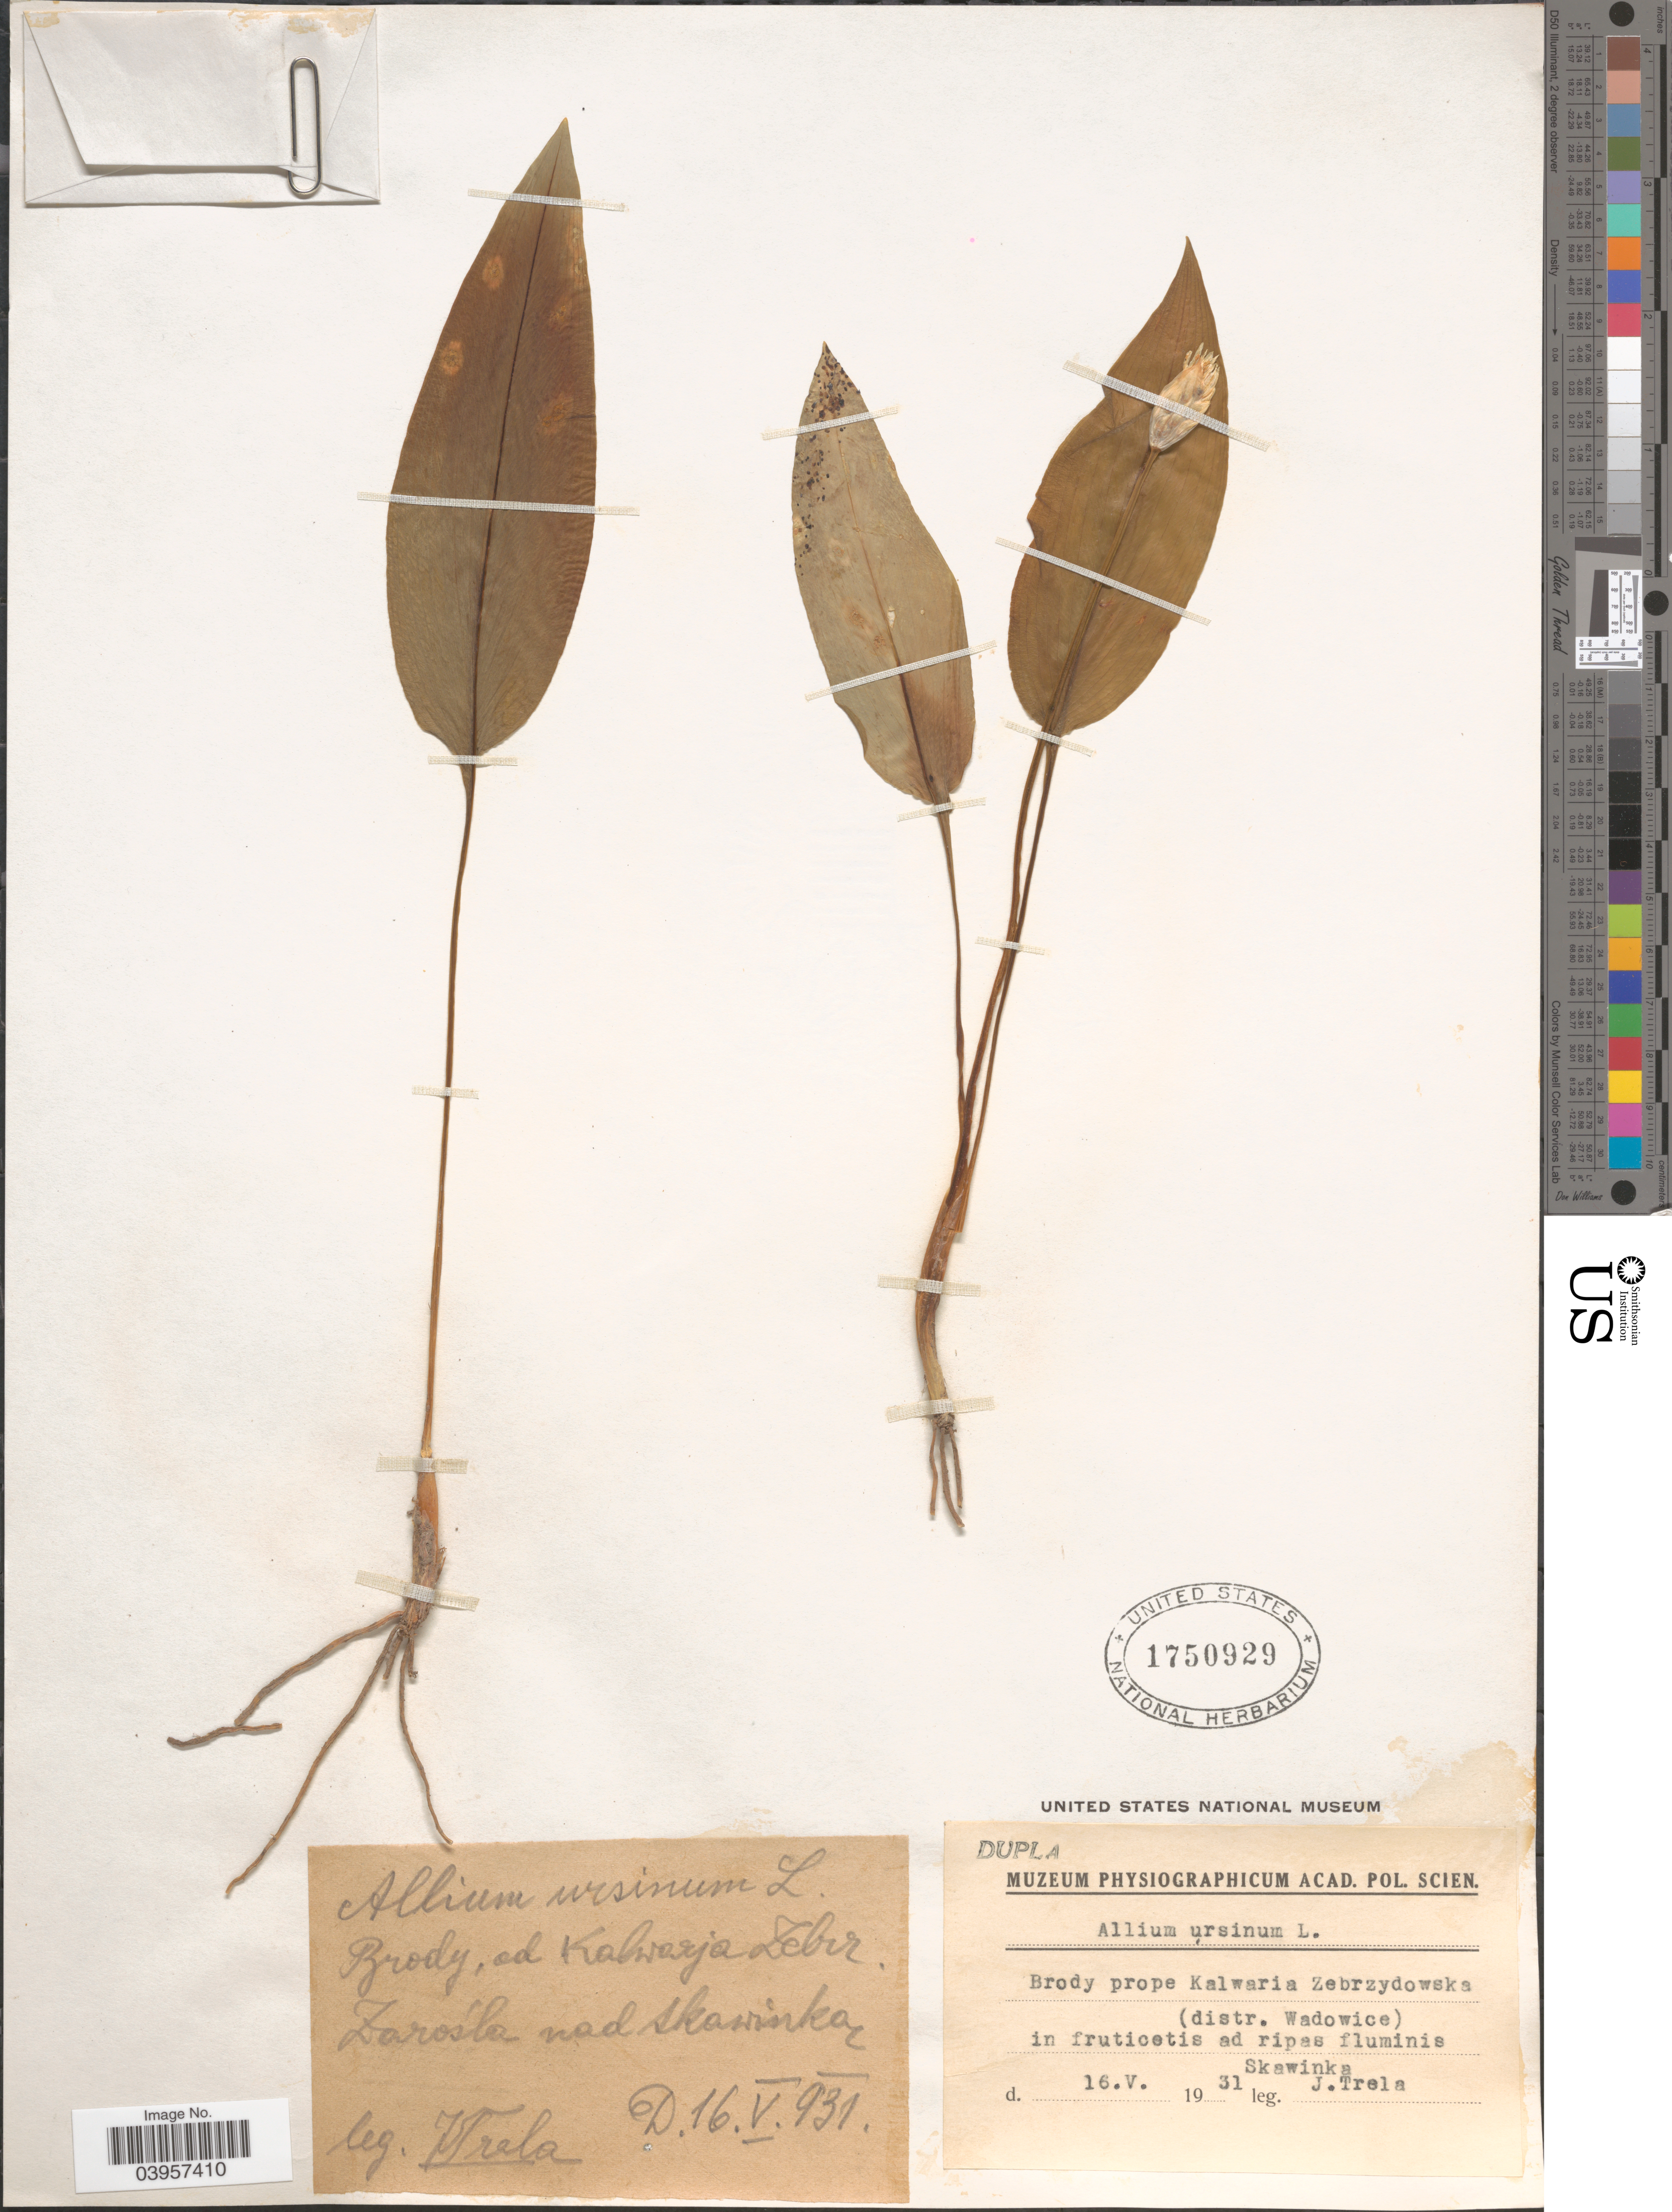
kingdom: Plantae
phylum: Tracheophyta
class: Liliopsida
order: Asparagales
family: Amaryllidaceae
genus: Allium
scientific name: Allium ursinum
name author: L.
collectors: J. Trela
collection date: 1931-05-16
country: Poland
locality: Brody ad Kalwarja Zebr. Zarósla nad Skawinka. Brody prope Kalwaria Zebrzydowska. (distr. Wadowice) In fruticetis ad ripas fluminis Skawinka.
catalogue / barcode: US 1750929